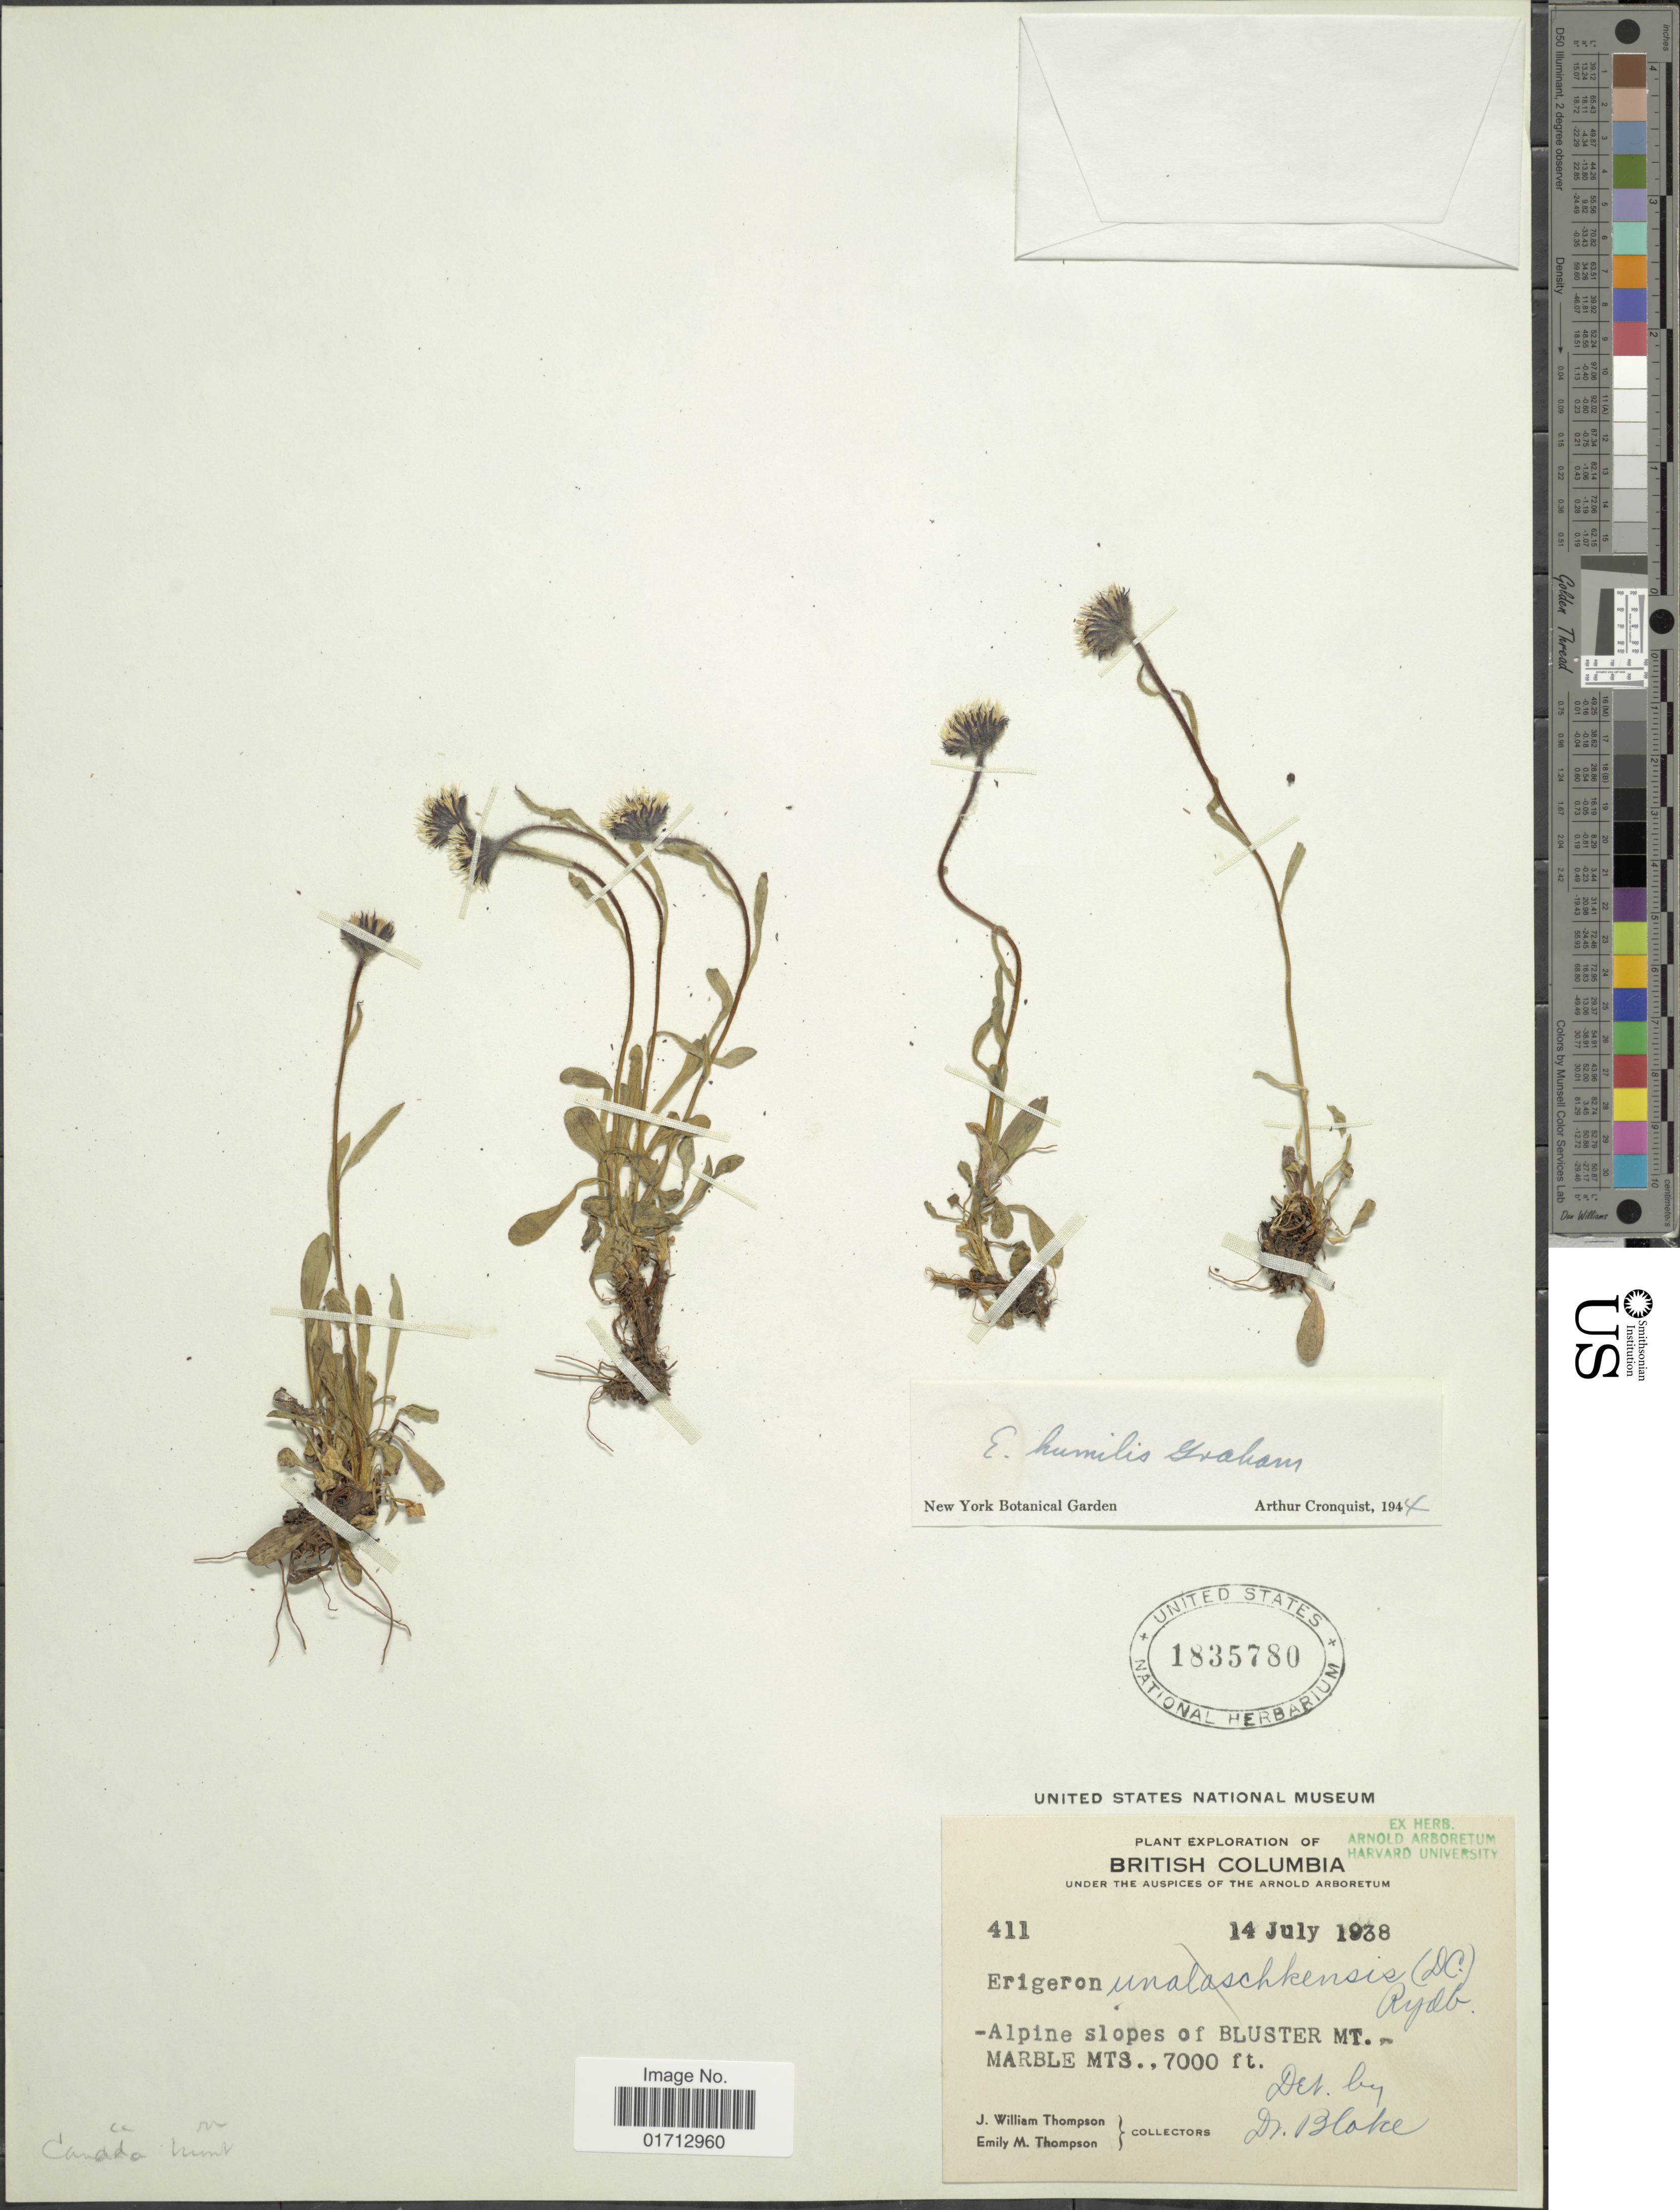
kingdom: Plantae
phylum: Tracheophyta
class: Magnoliopsida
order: Asterales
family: Asteraceae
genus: Erigeron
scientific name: Erigeron humilis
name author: Graham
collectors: J. W. Thompson & E. M. Thompson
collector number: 411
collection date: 1938-07-14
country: Canada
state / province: British Columbia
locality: Bluster Mt., Marble Mts.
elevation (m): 2134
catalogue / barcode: US 1835780